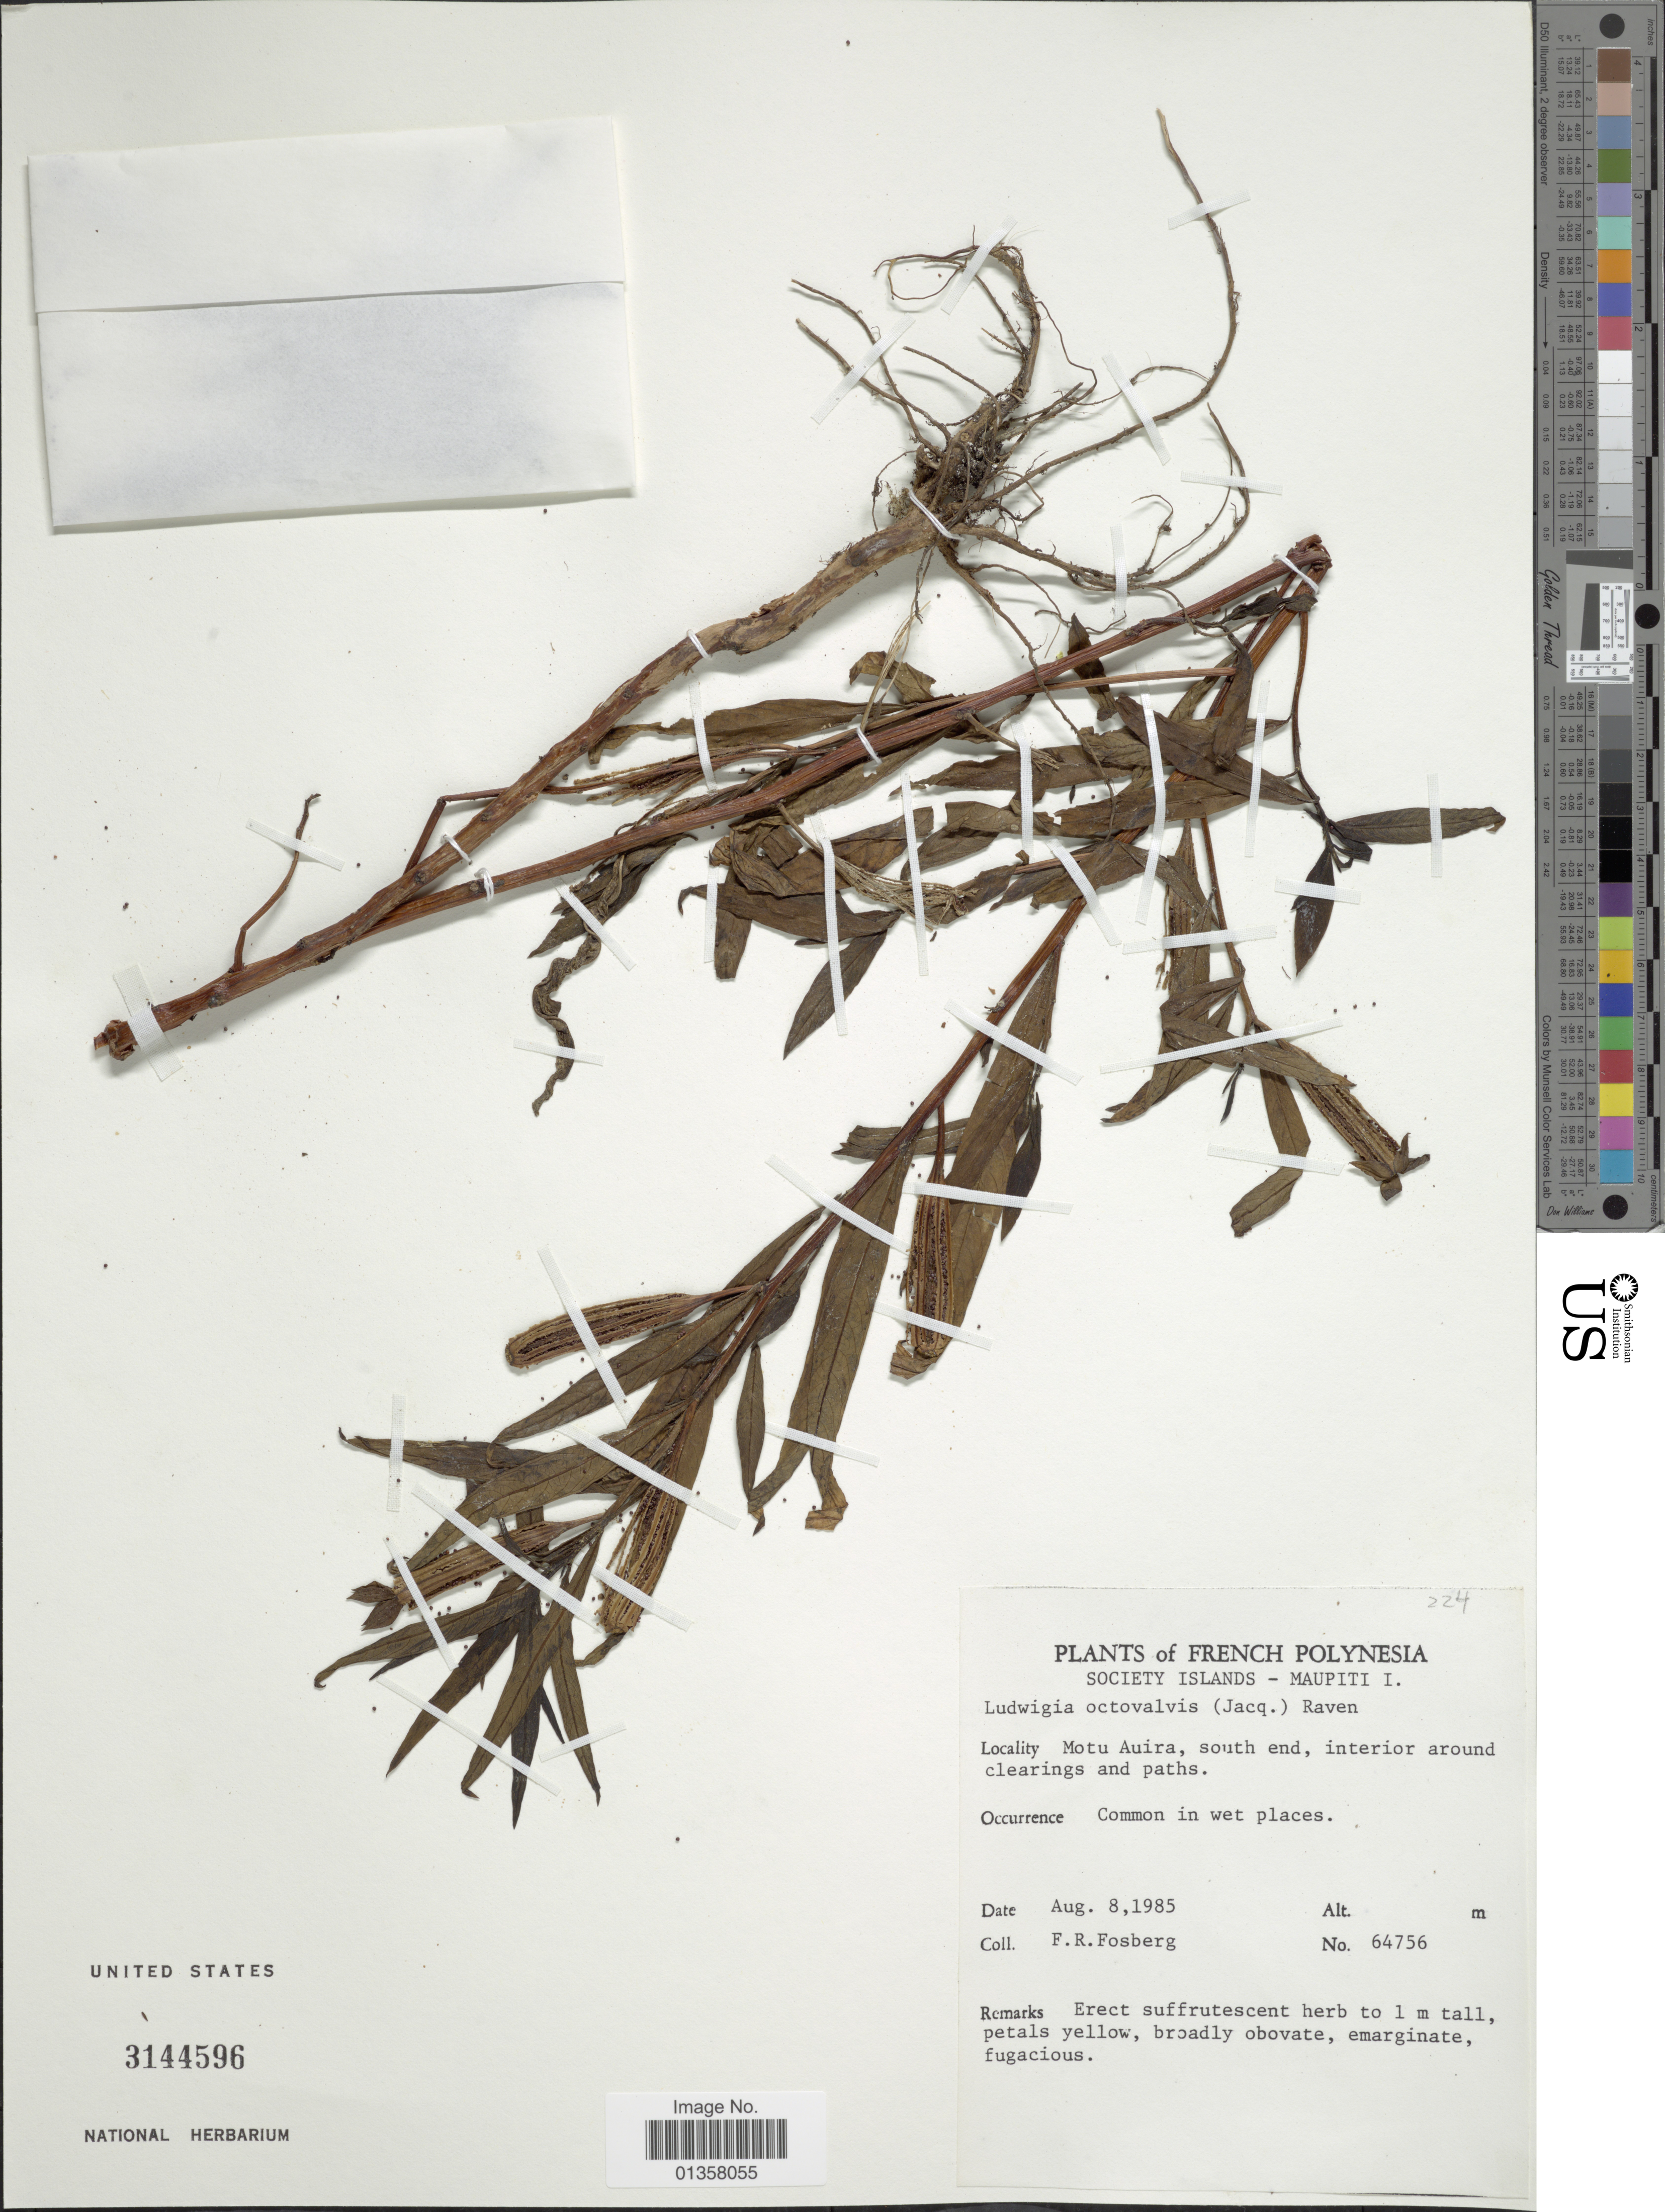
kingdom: Plantae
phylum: Tracheophyta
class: Magnoliopsida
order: Myrtales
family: Onagraceae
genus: Ludwigia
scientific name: Ludwigia octovalvis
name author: (Jacq.) P.H. Raven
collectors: F. R. Fosberg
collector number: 64756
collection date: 1985-08-08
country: French Polynesia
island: Maupiti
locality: Society Islands - Maupiti I. Motu Auira, south end, interior around clearings and paths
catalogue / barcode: US 3144596